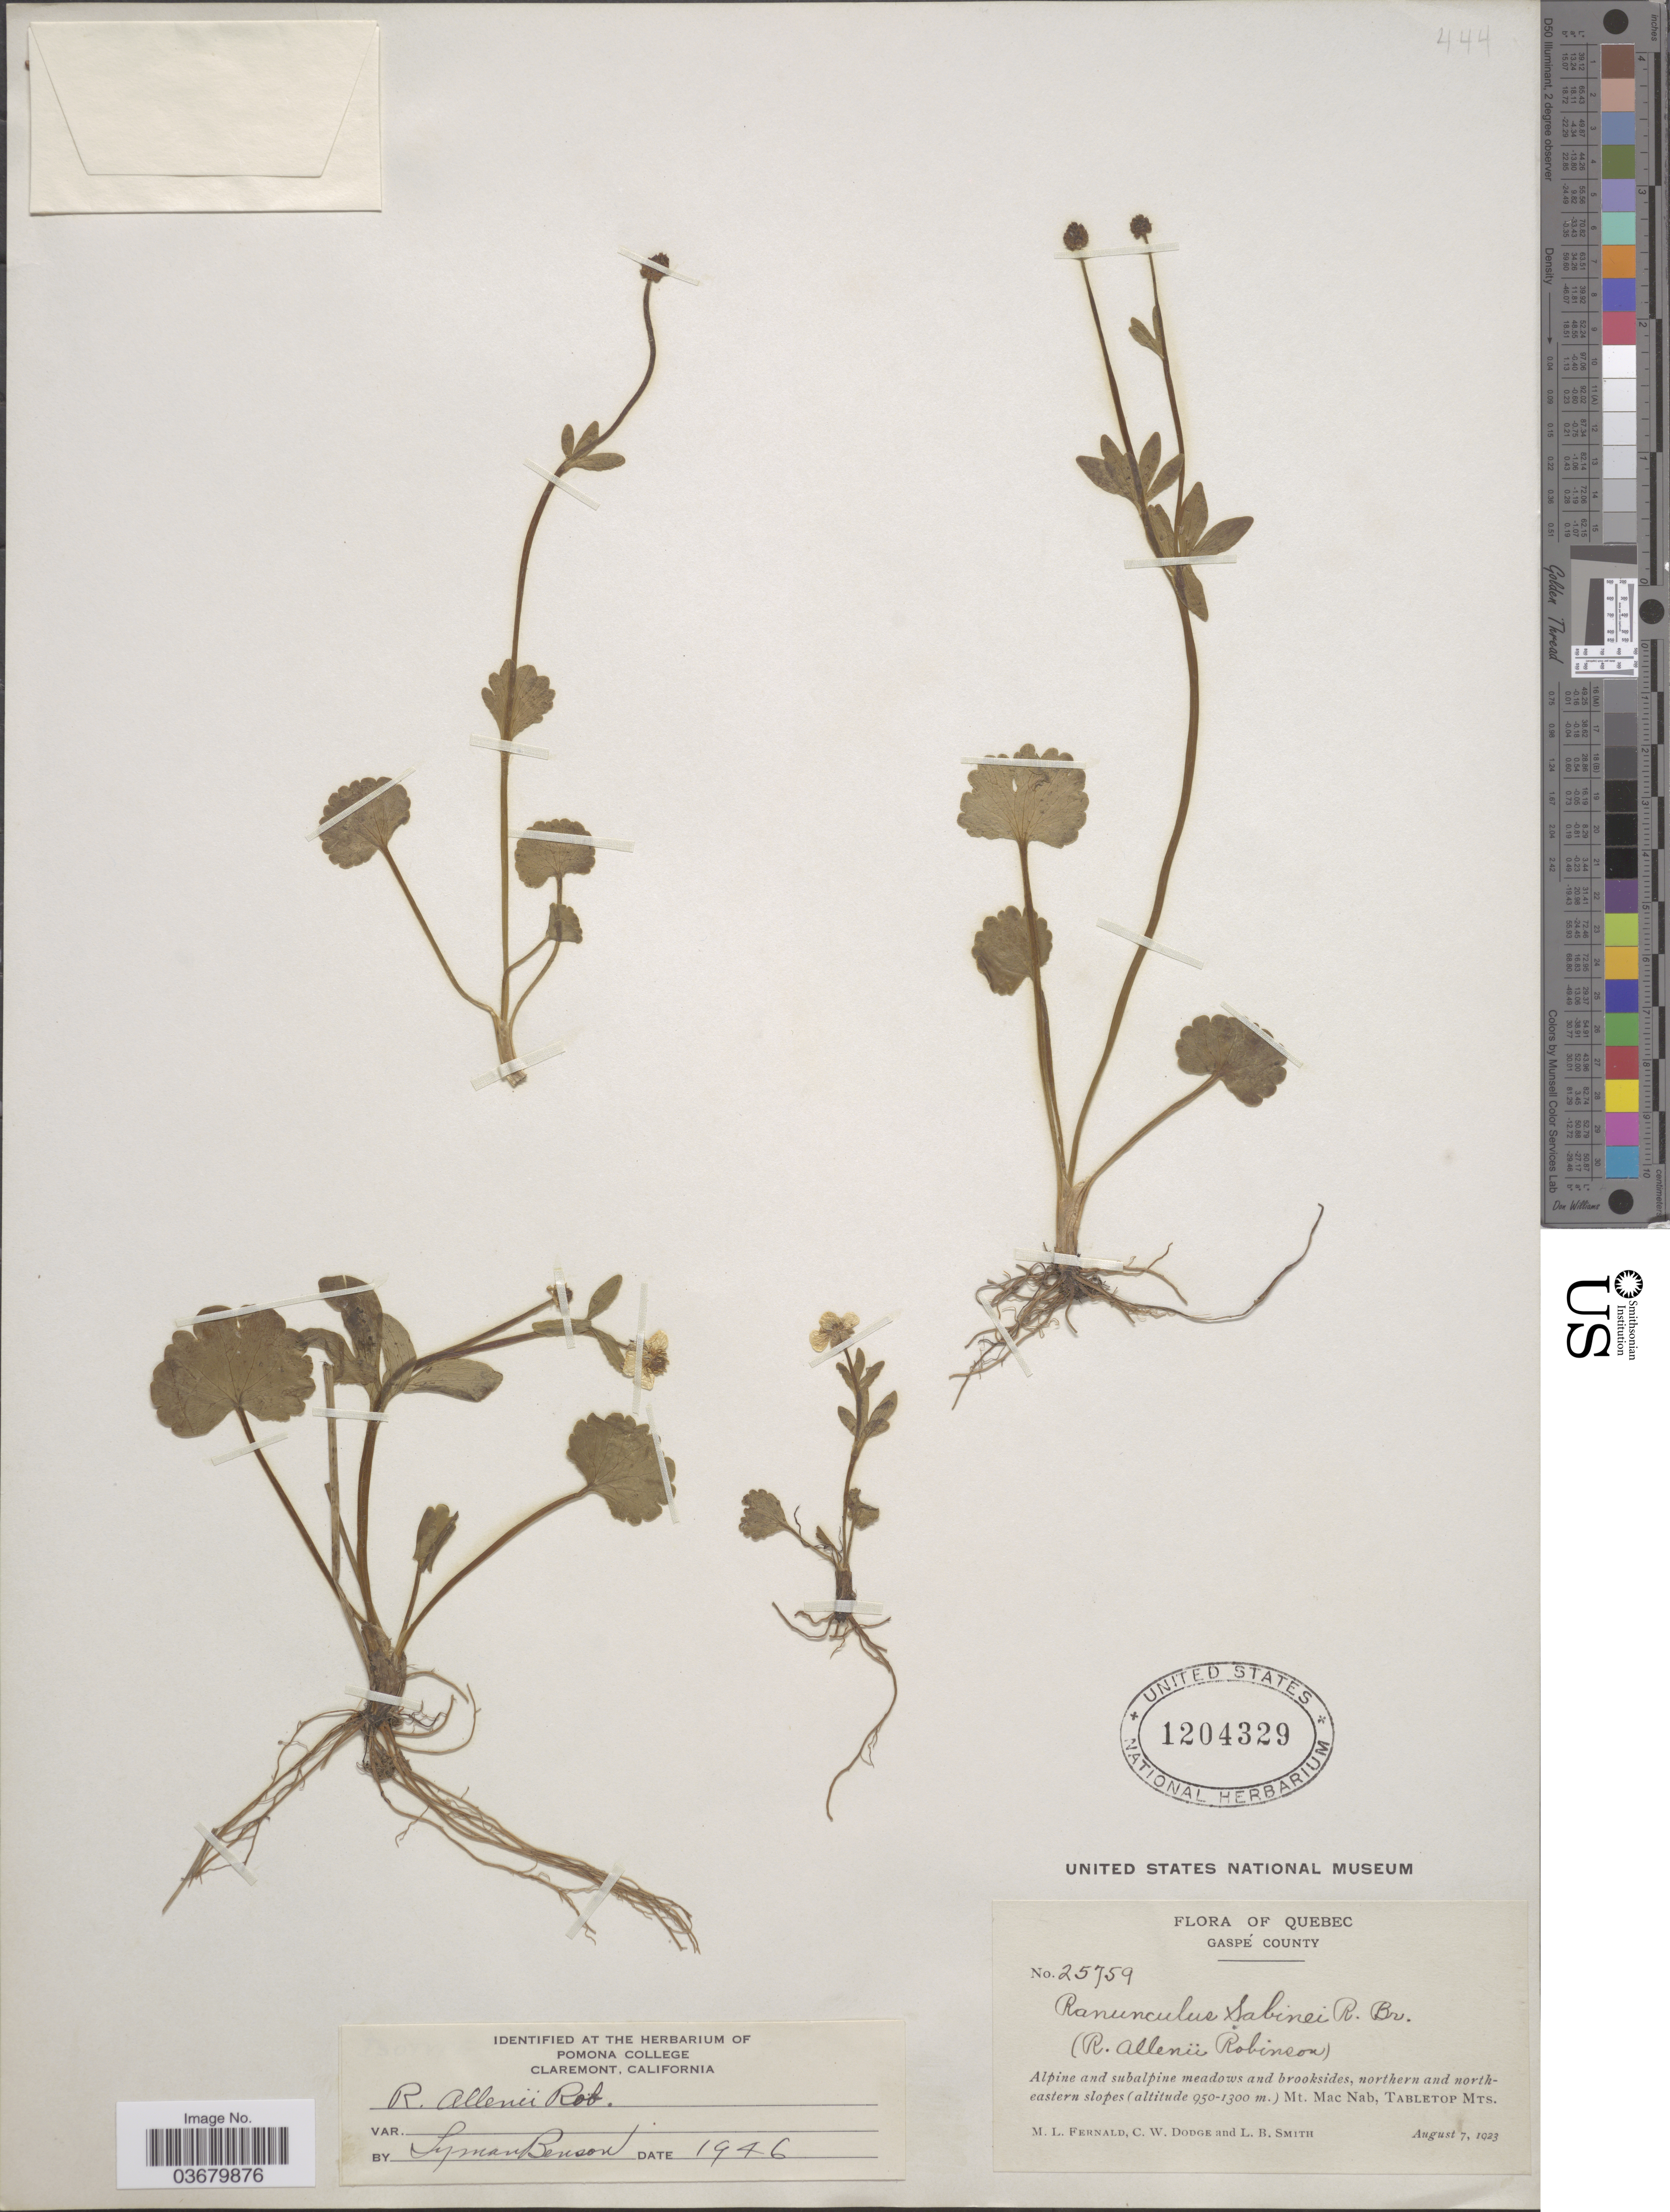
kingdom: Plantae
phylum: Tracheophyta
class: Magnoliopsida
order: Ranunculales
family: Ranunculaceae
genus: Ranunculus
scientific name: Ranunculus allenii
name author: B.L. Rob.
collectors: M. L. Fernald, C. Dodge & L. Smith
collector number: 25759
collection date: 1923-08-07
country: Canada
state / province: Quebec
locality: Gaspé County. Northern and northeastern slopes Mt. Mac Nab, Tabletop Mts.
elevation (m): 950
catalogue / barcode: US 1204329